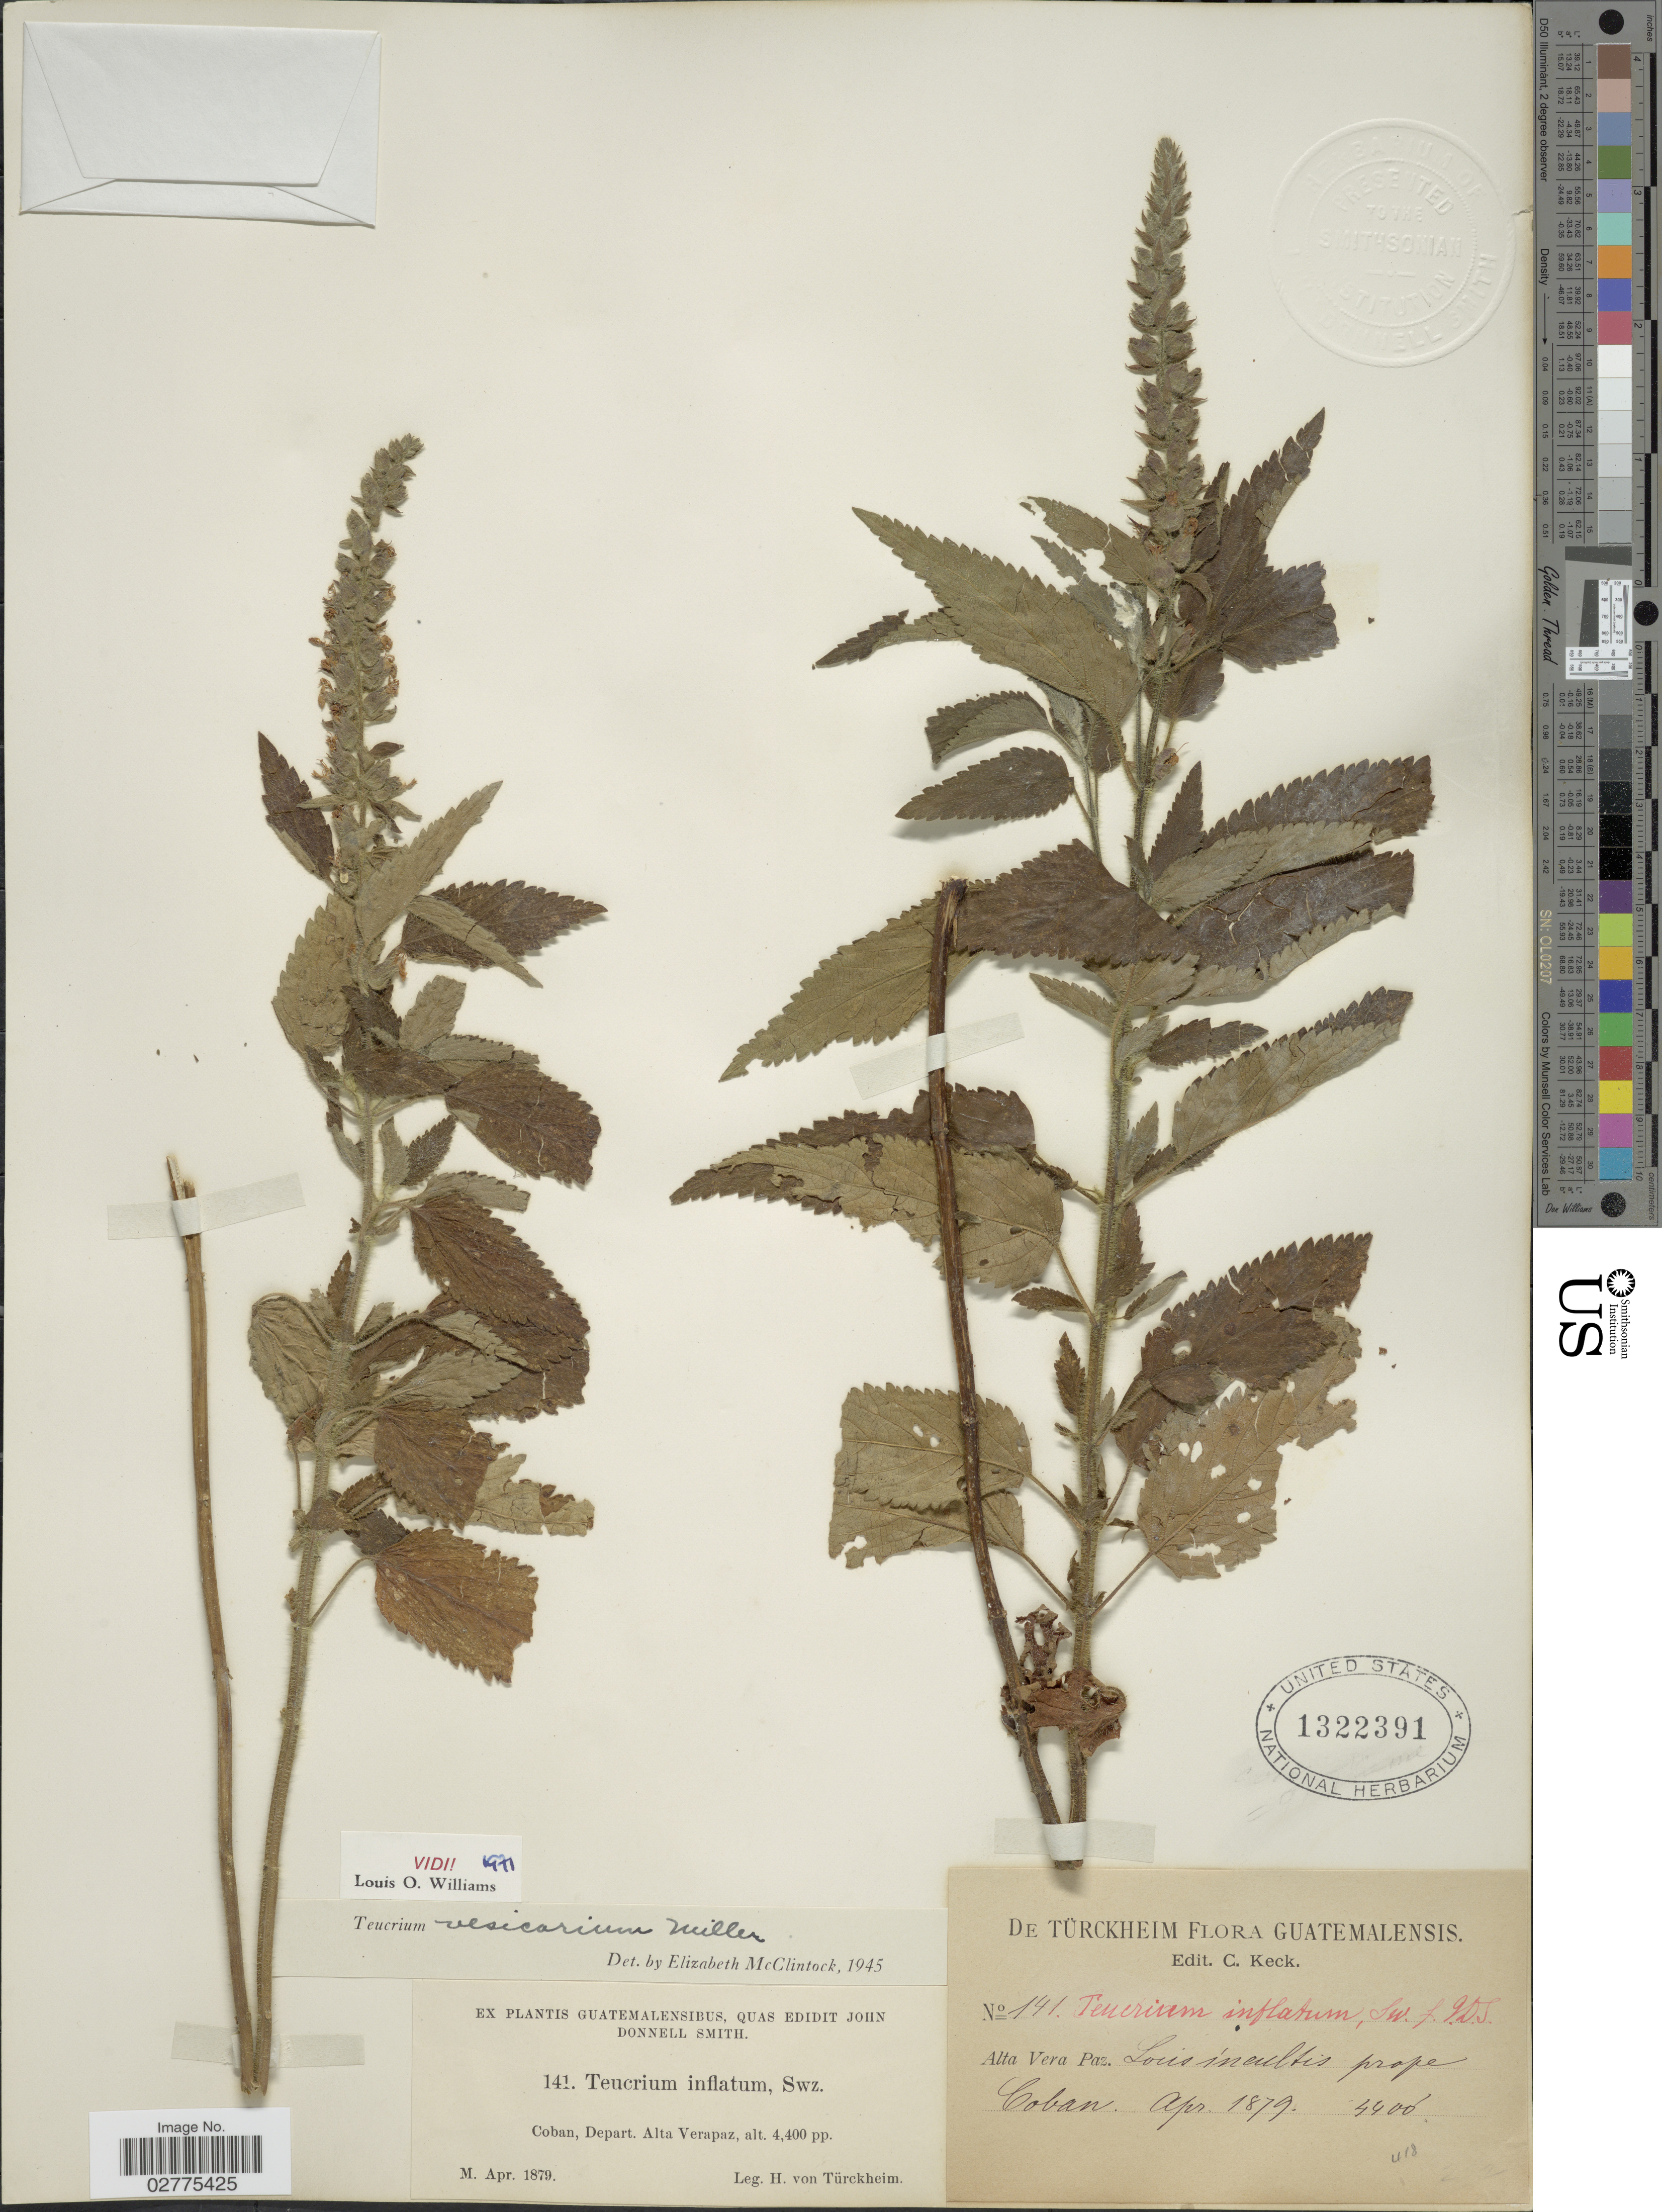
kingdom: Plantae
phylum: Tracheophyta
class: Magnoliopsida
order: Lamiales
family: Lamiaceae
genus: Teucrium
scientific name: Teucrium vesicarium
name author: Mill.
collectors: H. von Türckheim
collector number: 141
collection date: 1879-04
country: Guatemala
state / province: Alta Verapaz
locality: Lous in cultis prope Coban, Depart. Alta Verapaz.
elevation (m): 1341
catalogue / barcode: US 1322391